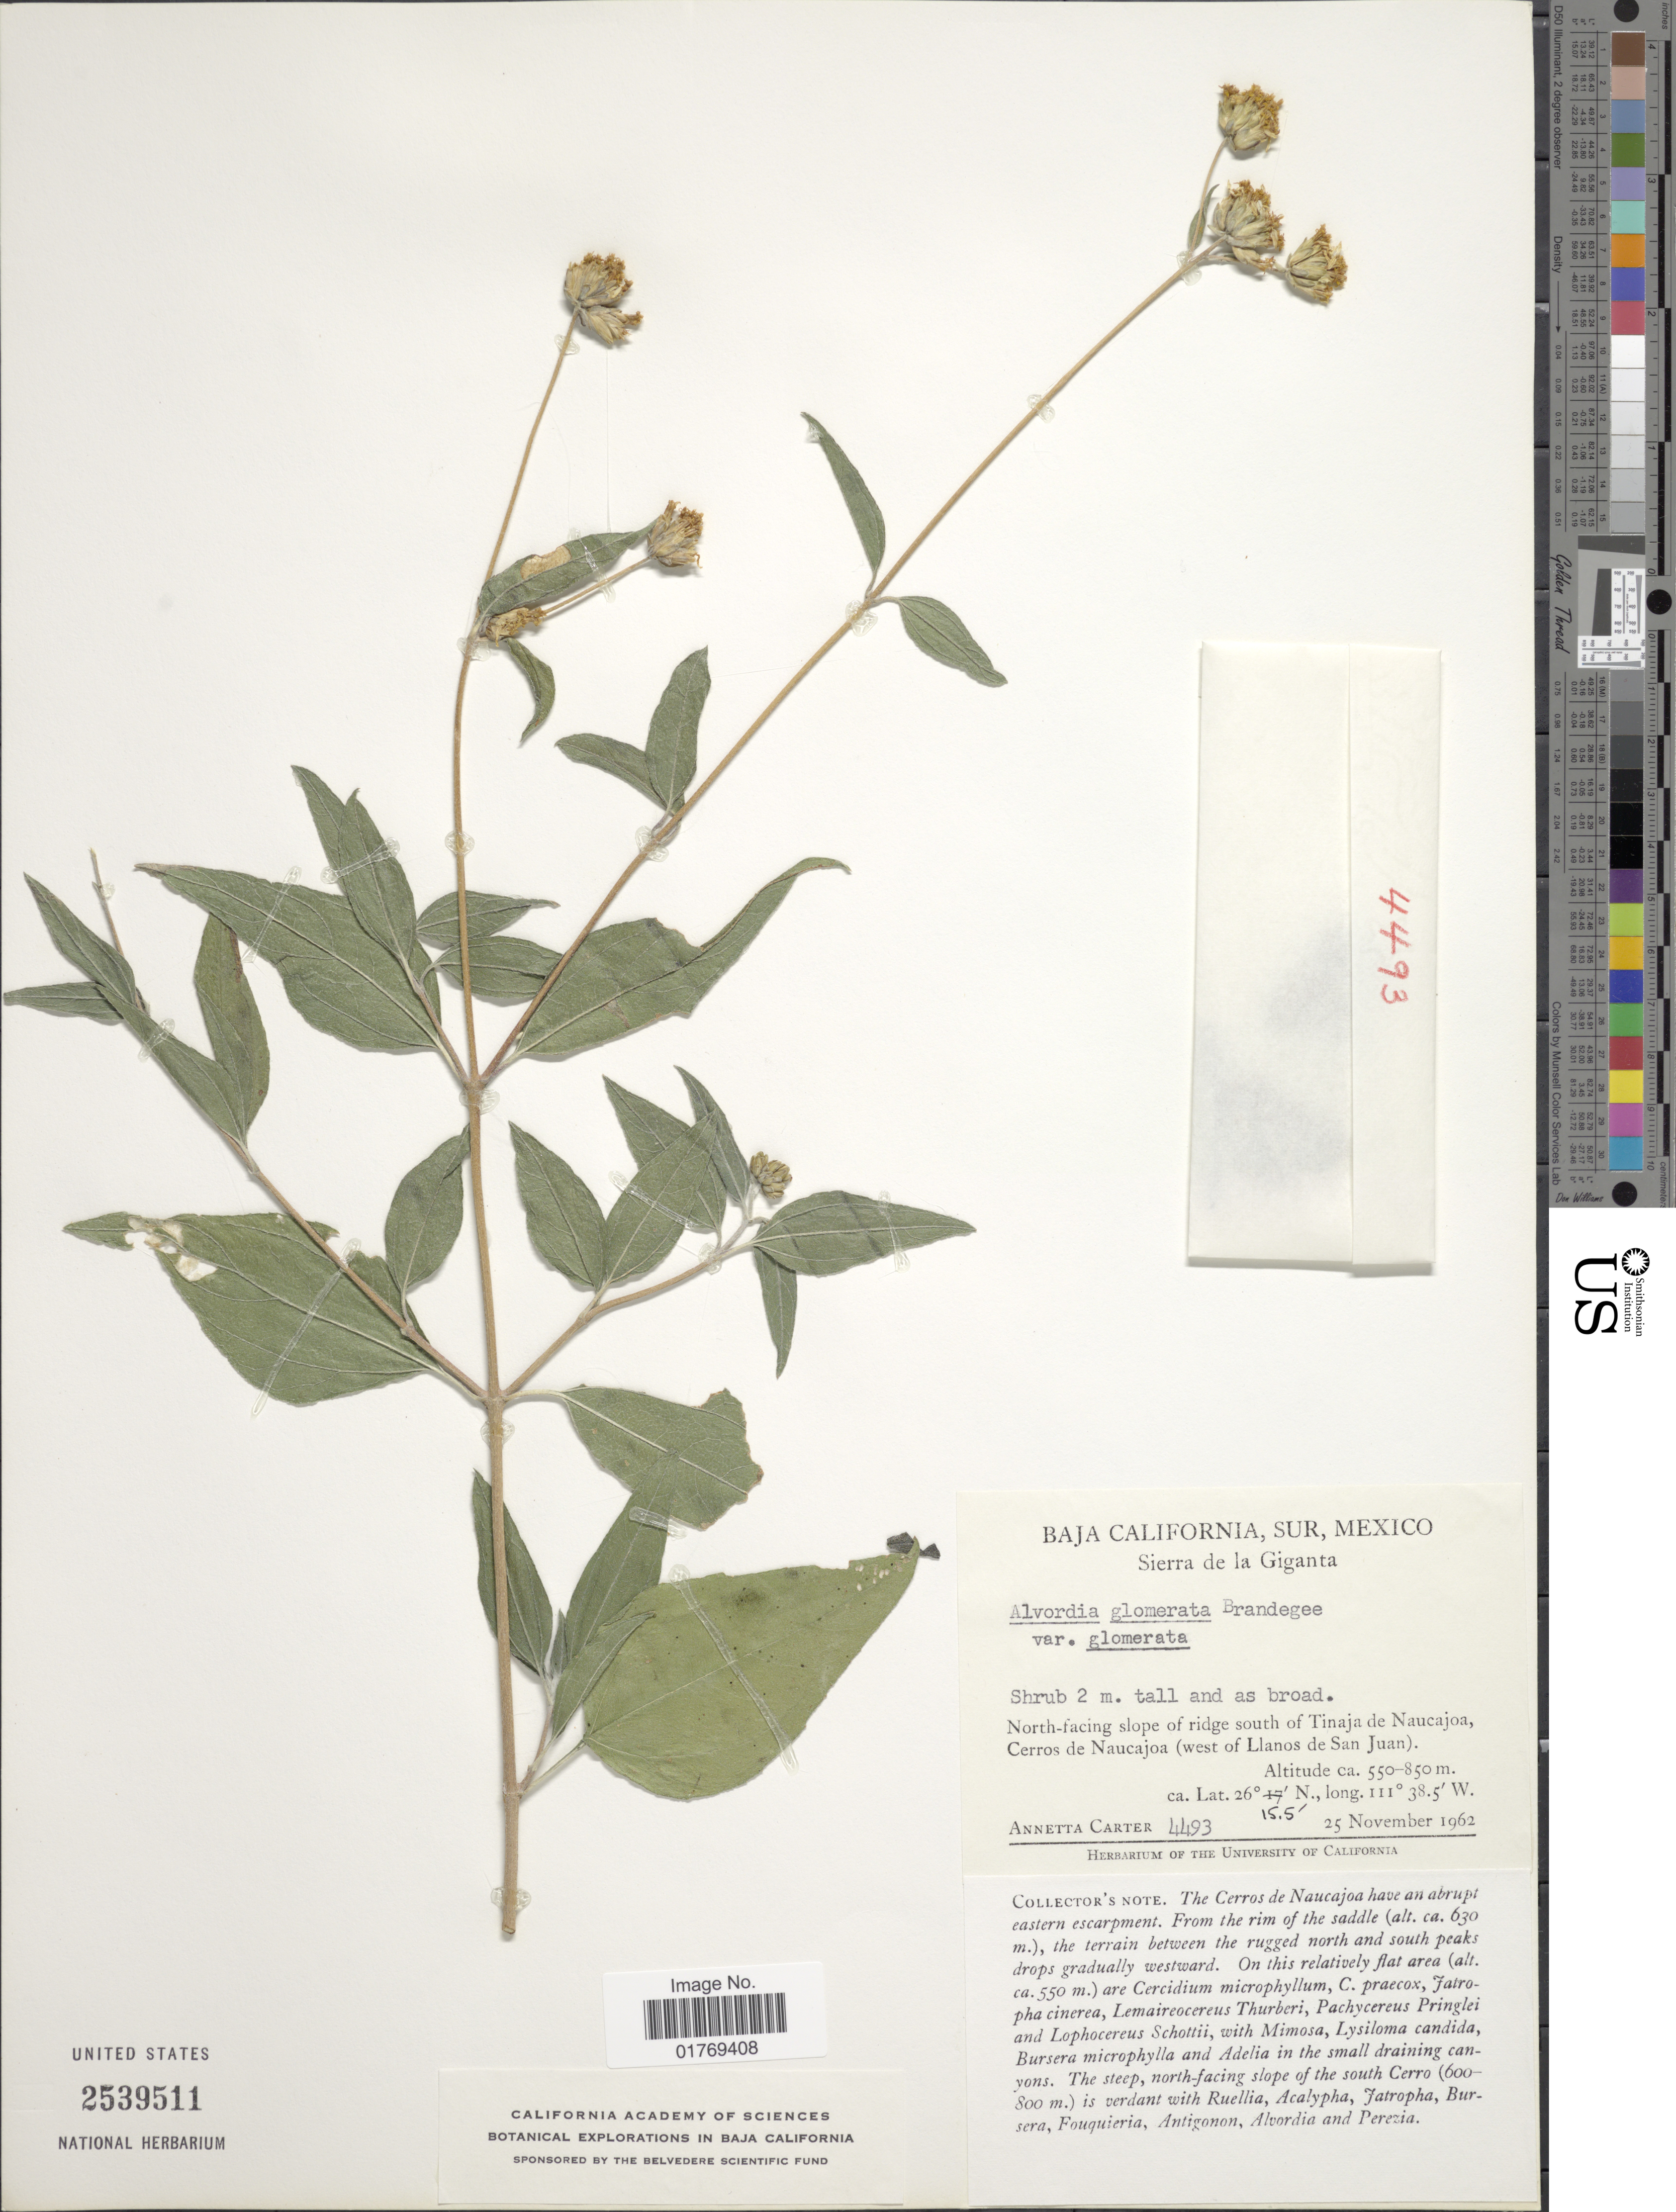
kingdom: Plantae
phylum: Tracheophyta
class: Magnoliopsida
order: Asterales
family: Asteraceae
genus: Alvordia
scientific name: Alvordia glomerata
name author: Brandegee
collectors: A. Carter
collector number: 4493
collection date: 1962-11-25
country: Mexico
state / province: Baja California Sur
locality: Baja California, Sur, Mexico. Sierra de la Giganta. North-facing slope of ridge south of Tinaja de Naucajoa, Cerros de Naucajoa (west of Llanos de San Juan)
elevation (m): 550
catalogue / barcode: US 2539511